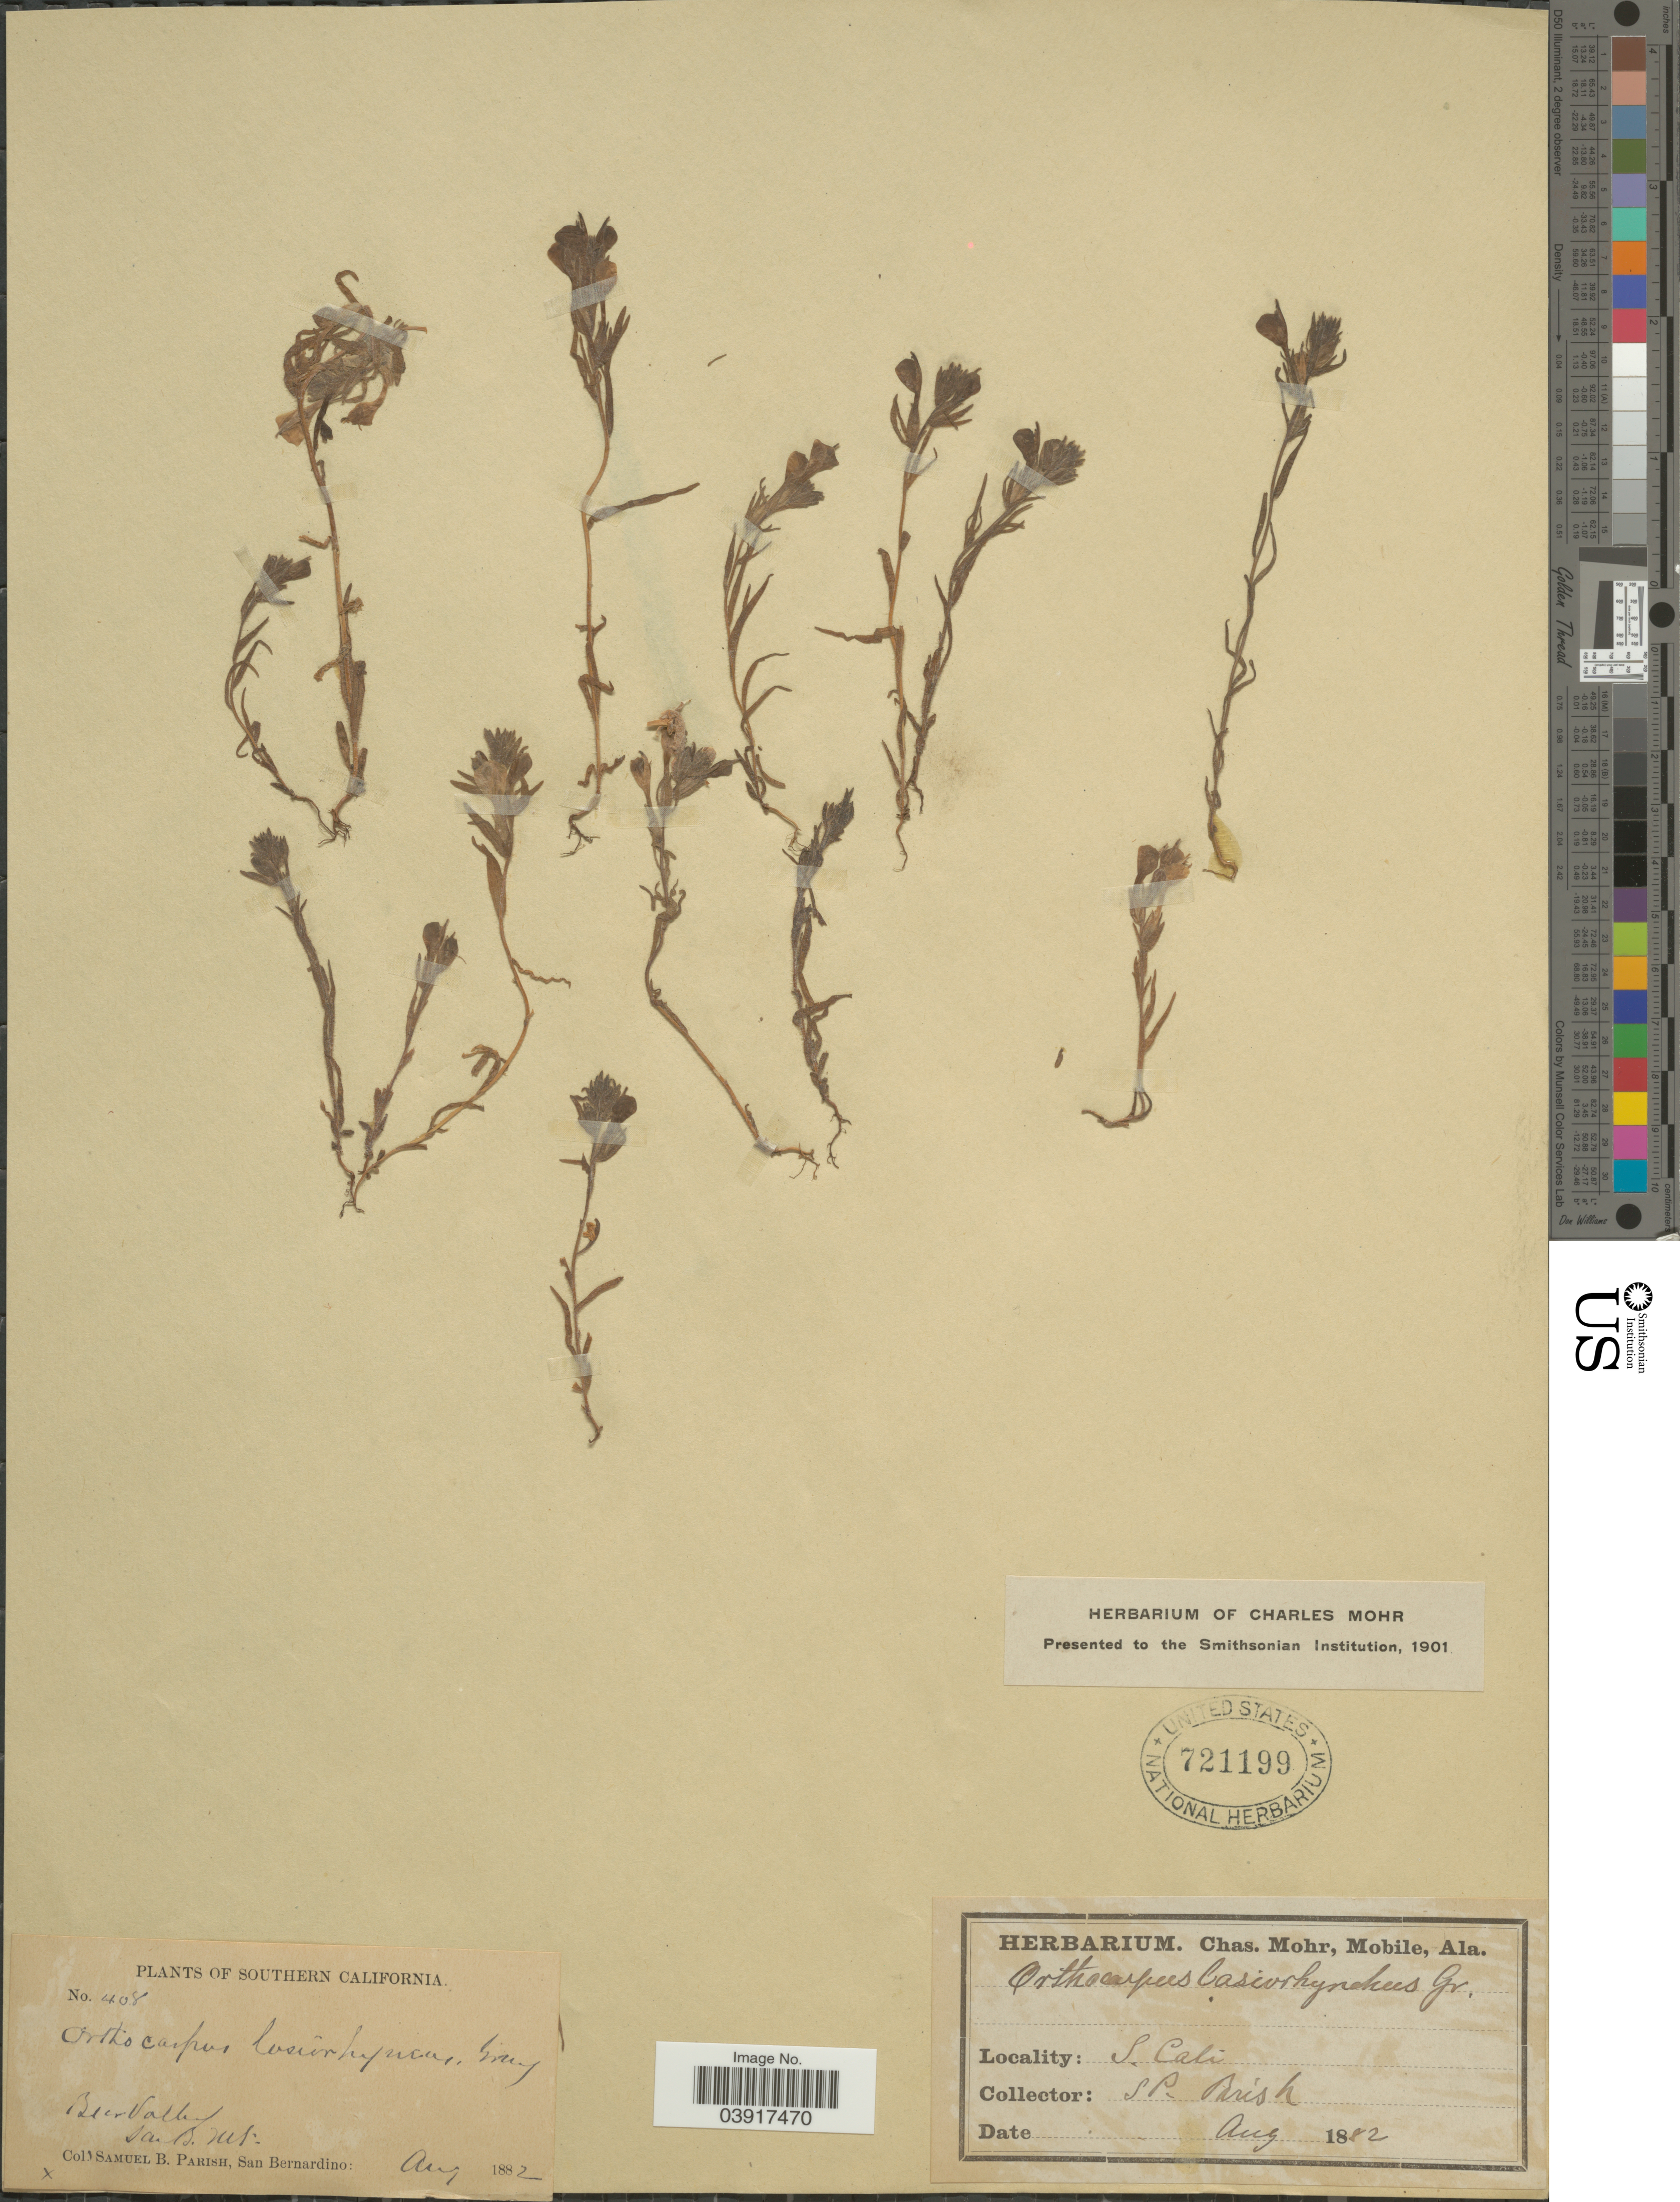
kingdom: Plantae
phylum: Tracheophyta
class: Magnoliopsida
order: Lamiales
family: Orobanchaceae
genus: Orthocarpus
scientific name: Orthocarpus lasiorhynchus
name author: A. Gray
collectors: S. B. Parish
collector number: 408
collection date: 1882-08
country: United States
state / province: California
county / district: San Bernardino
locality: Southern California. Bear Valley, San B. Mts.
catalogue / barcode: US 721199